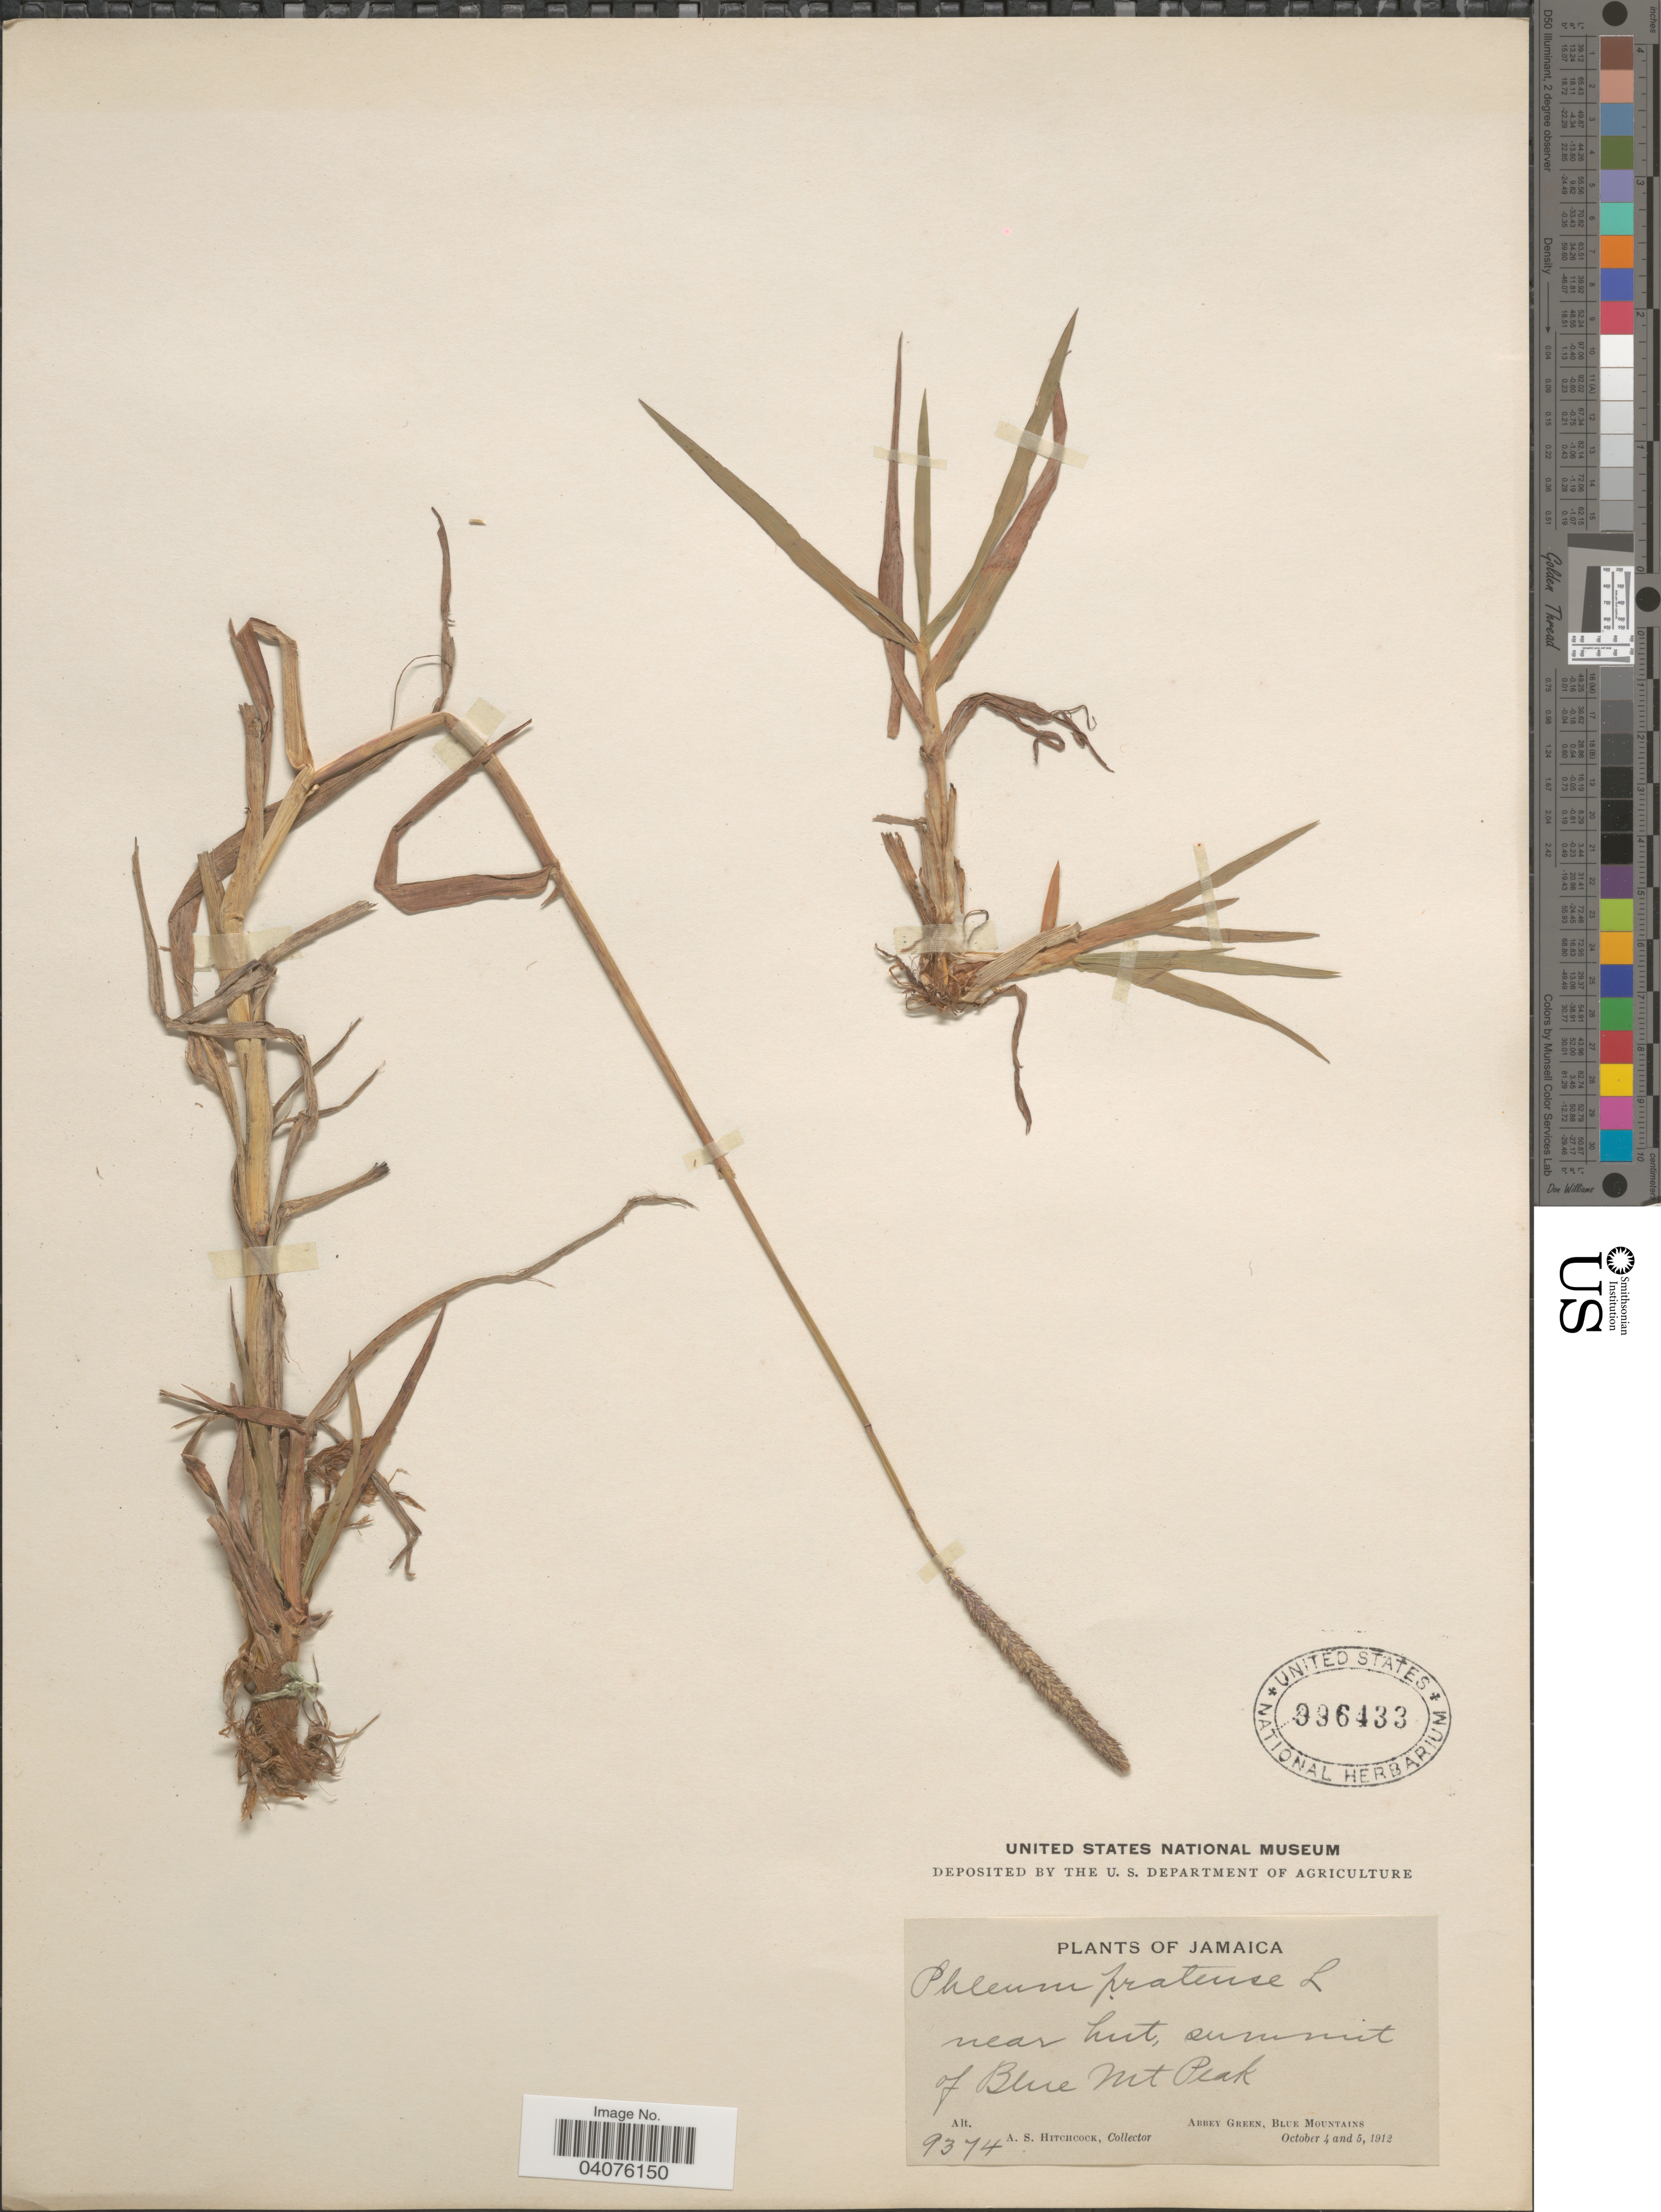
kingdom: Plantae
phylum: Tracheophyta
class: Liliopsida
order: Poales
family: Poaceae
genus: Phleum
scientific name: Phleum pratense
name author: L.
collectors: A. S. Hitchcock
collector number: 9374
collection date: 1912-10-04/1912-10-05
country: Jamaica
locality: Near hut, summit of Blue Mt Peak. Abbey Green, Blue Mountains.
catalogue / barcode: US 996433